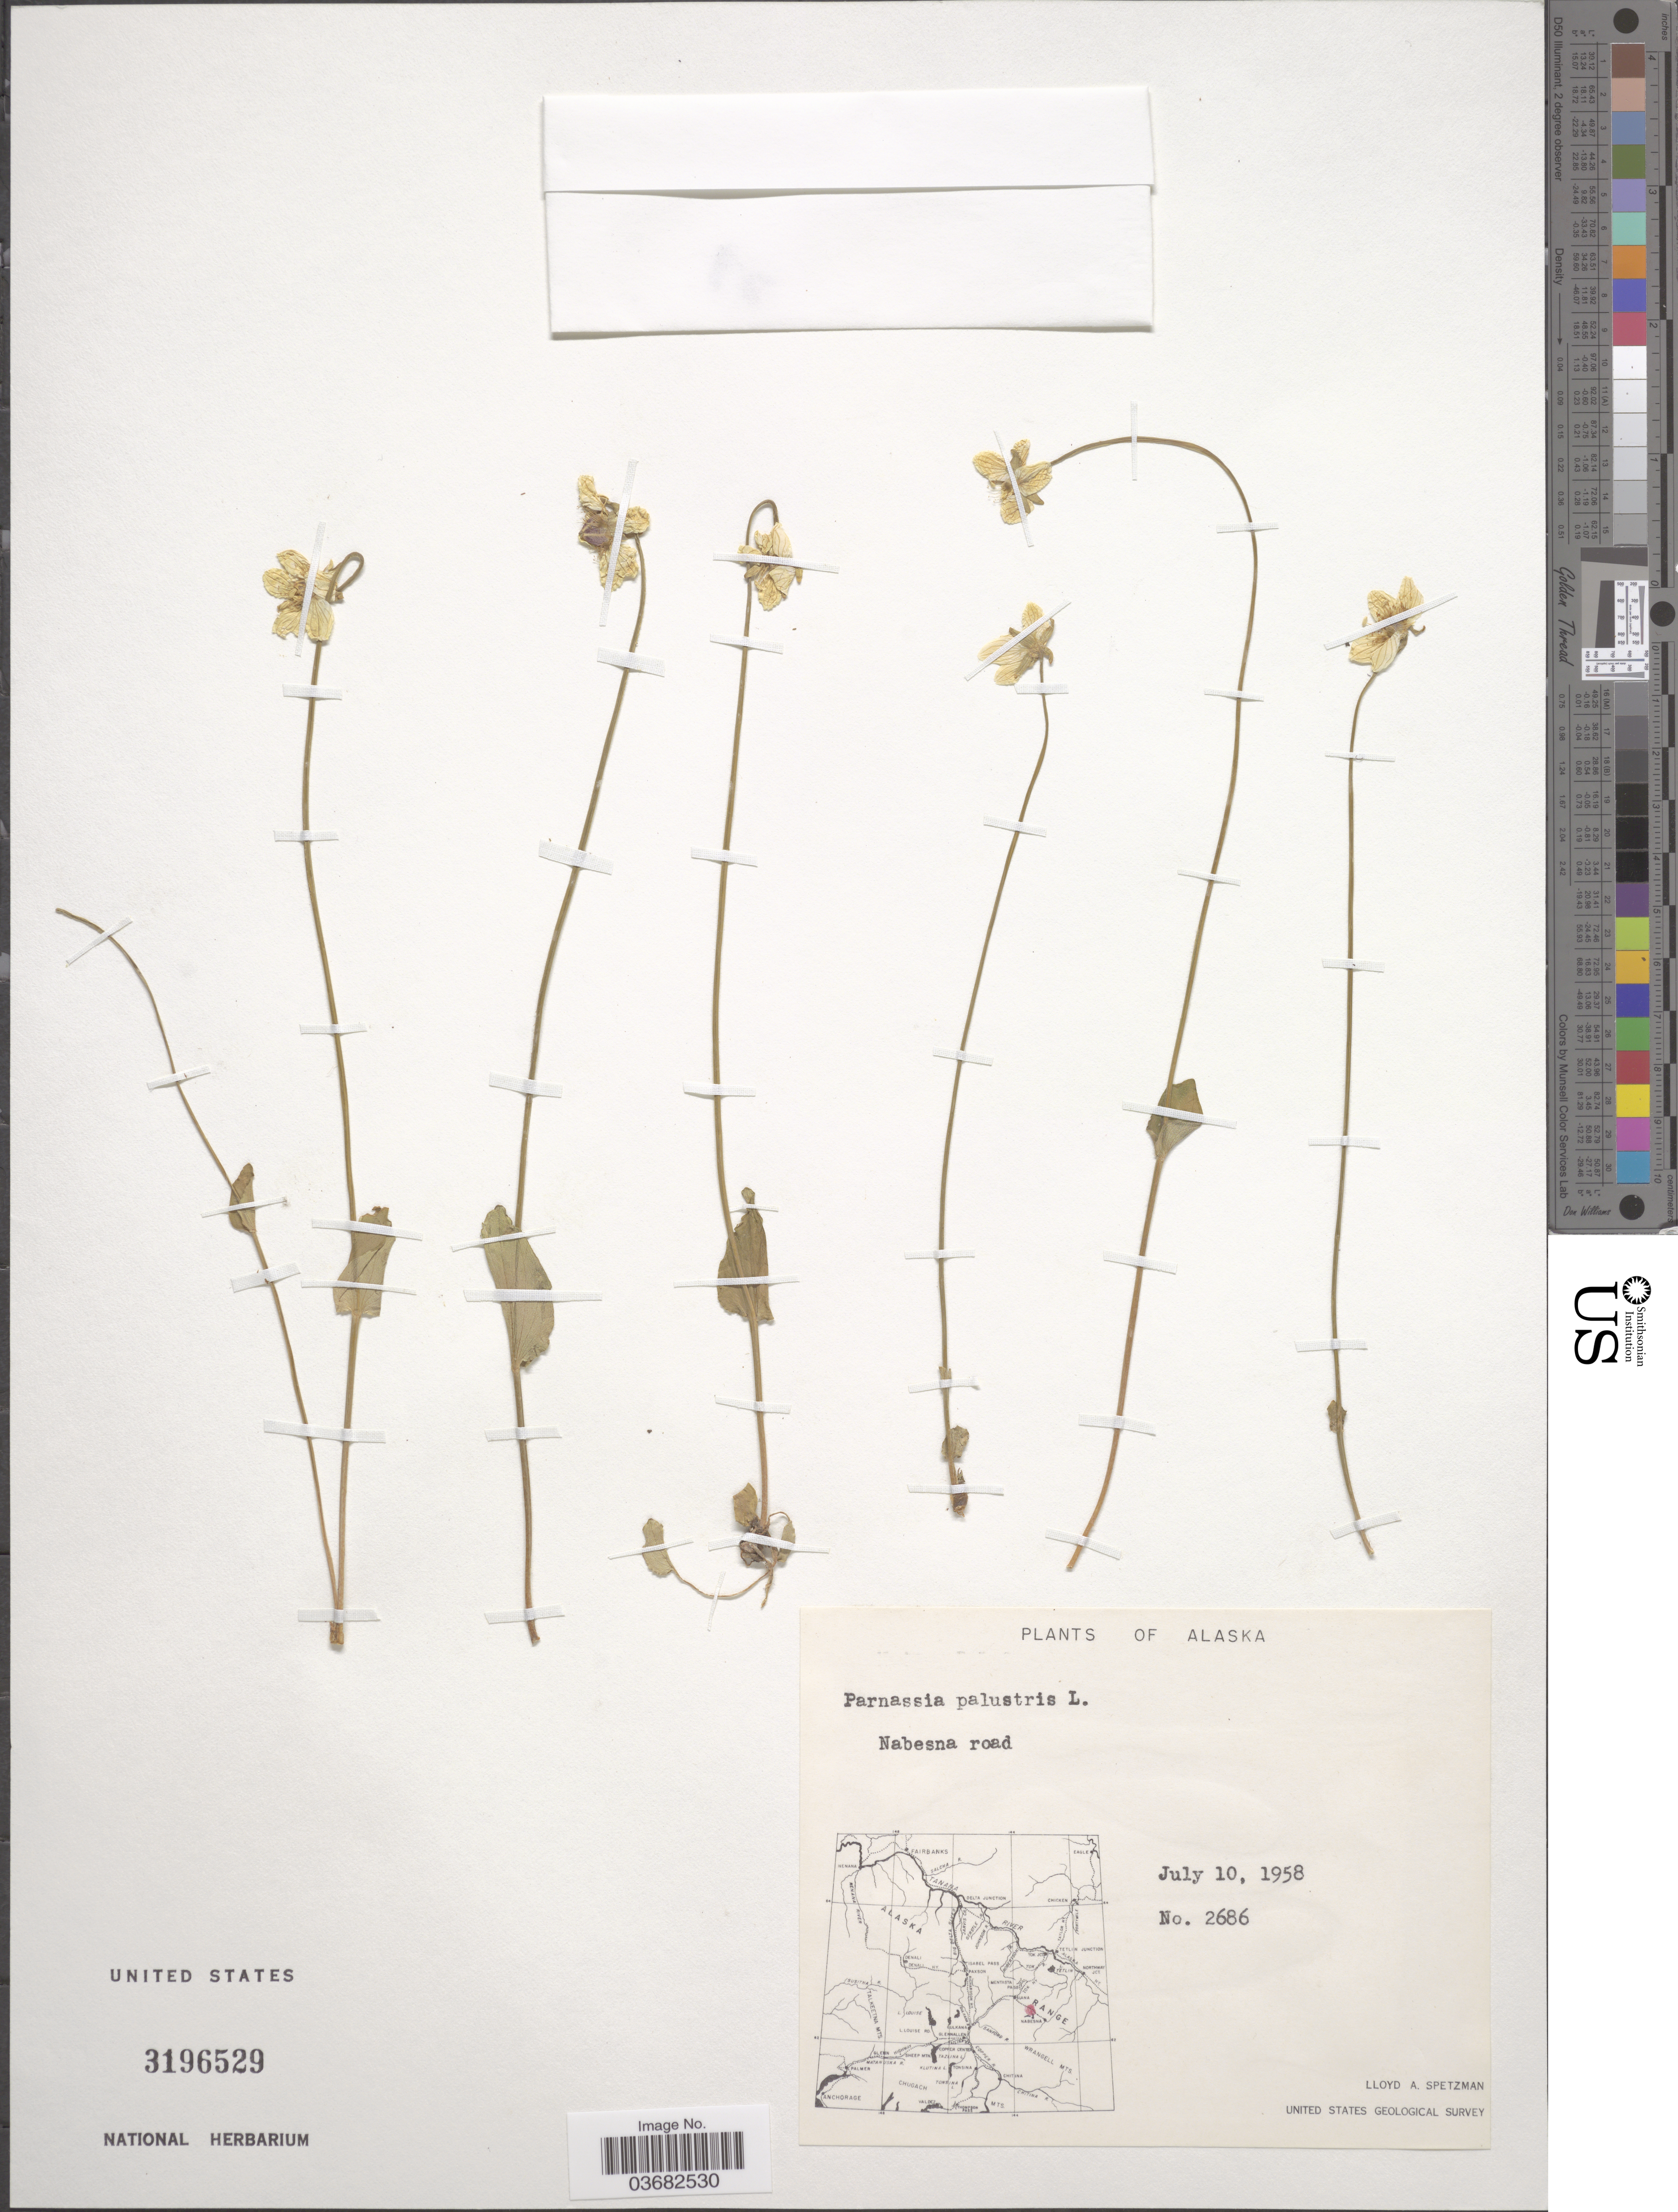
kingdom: Plantae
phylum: Tracheophyta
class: Magnoliopsida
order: Celastrales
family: Parnassiaceae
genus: Parnassia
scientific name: Parnassia palustris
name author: L.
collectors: L. Spetzman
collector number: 2686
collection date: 1958-07-10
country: United States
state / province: Alaska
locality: Nabesna road. Geological Survey.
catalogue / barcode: US 3196529